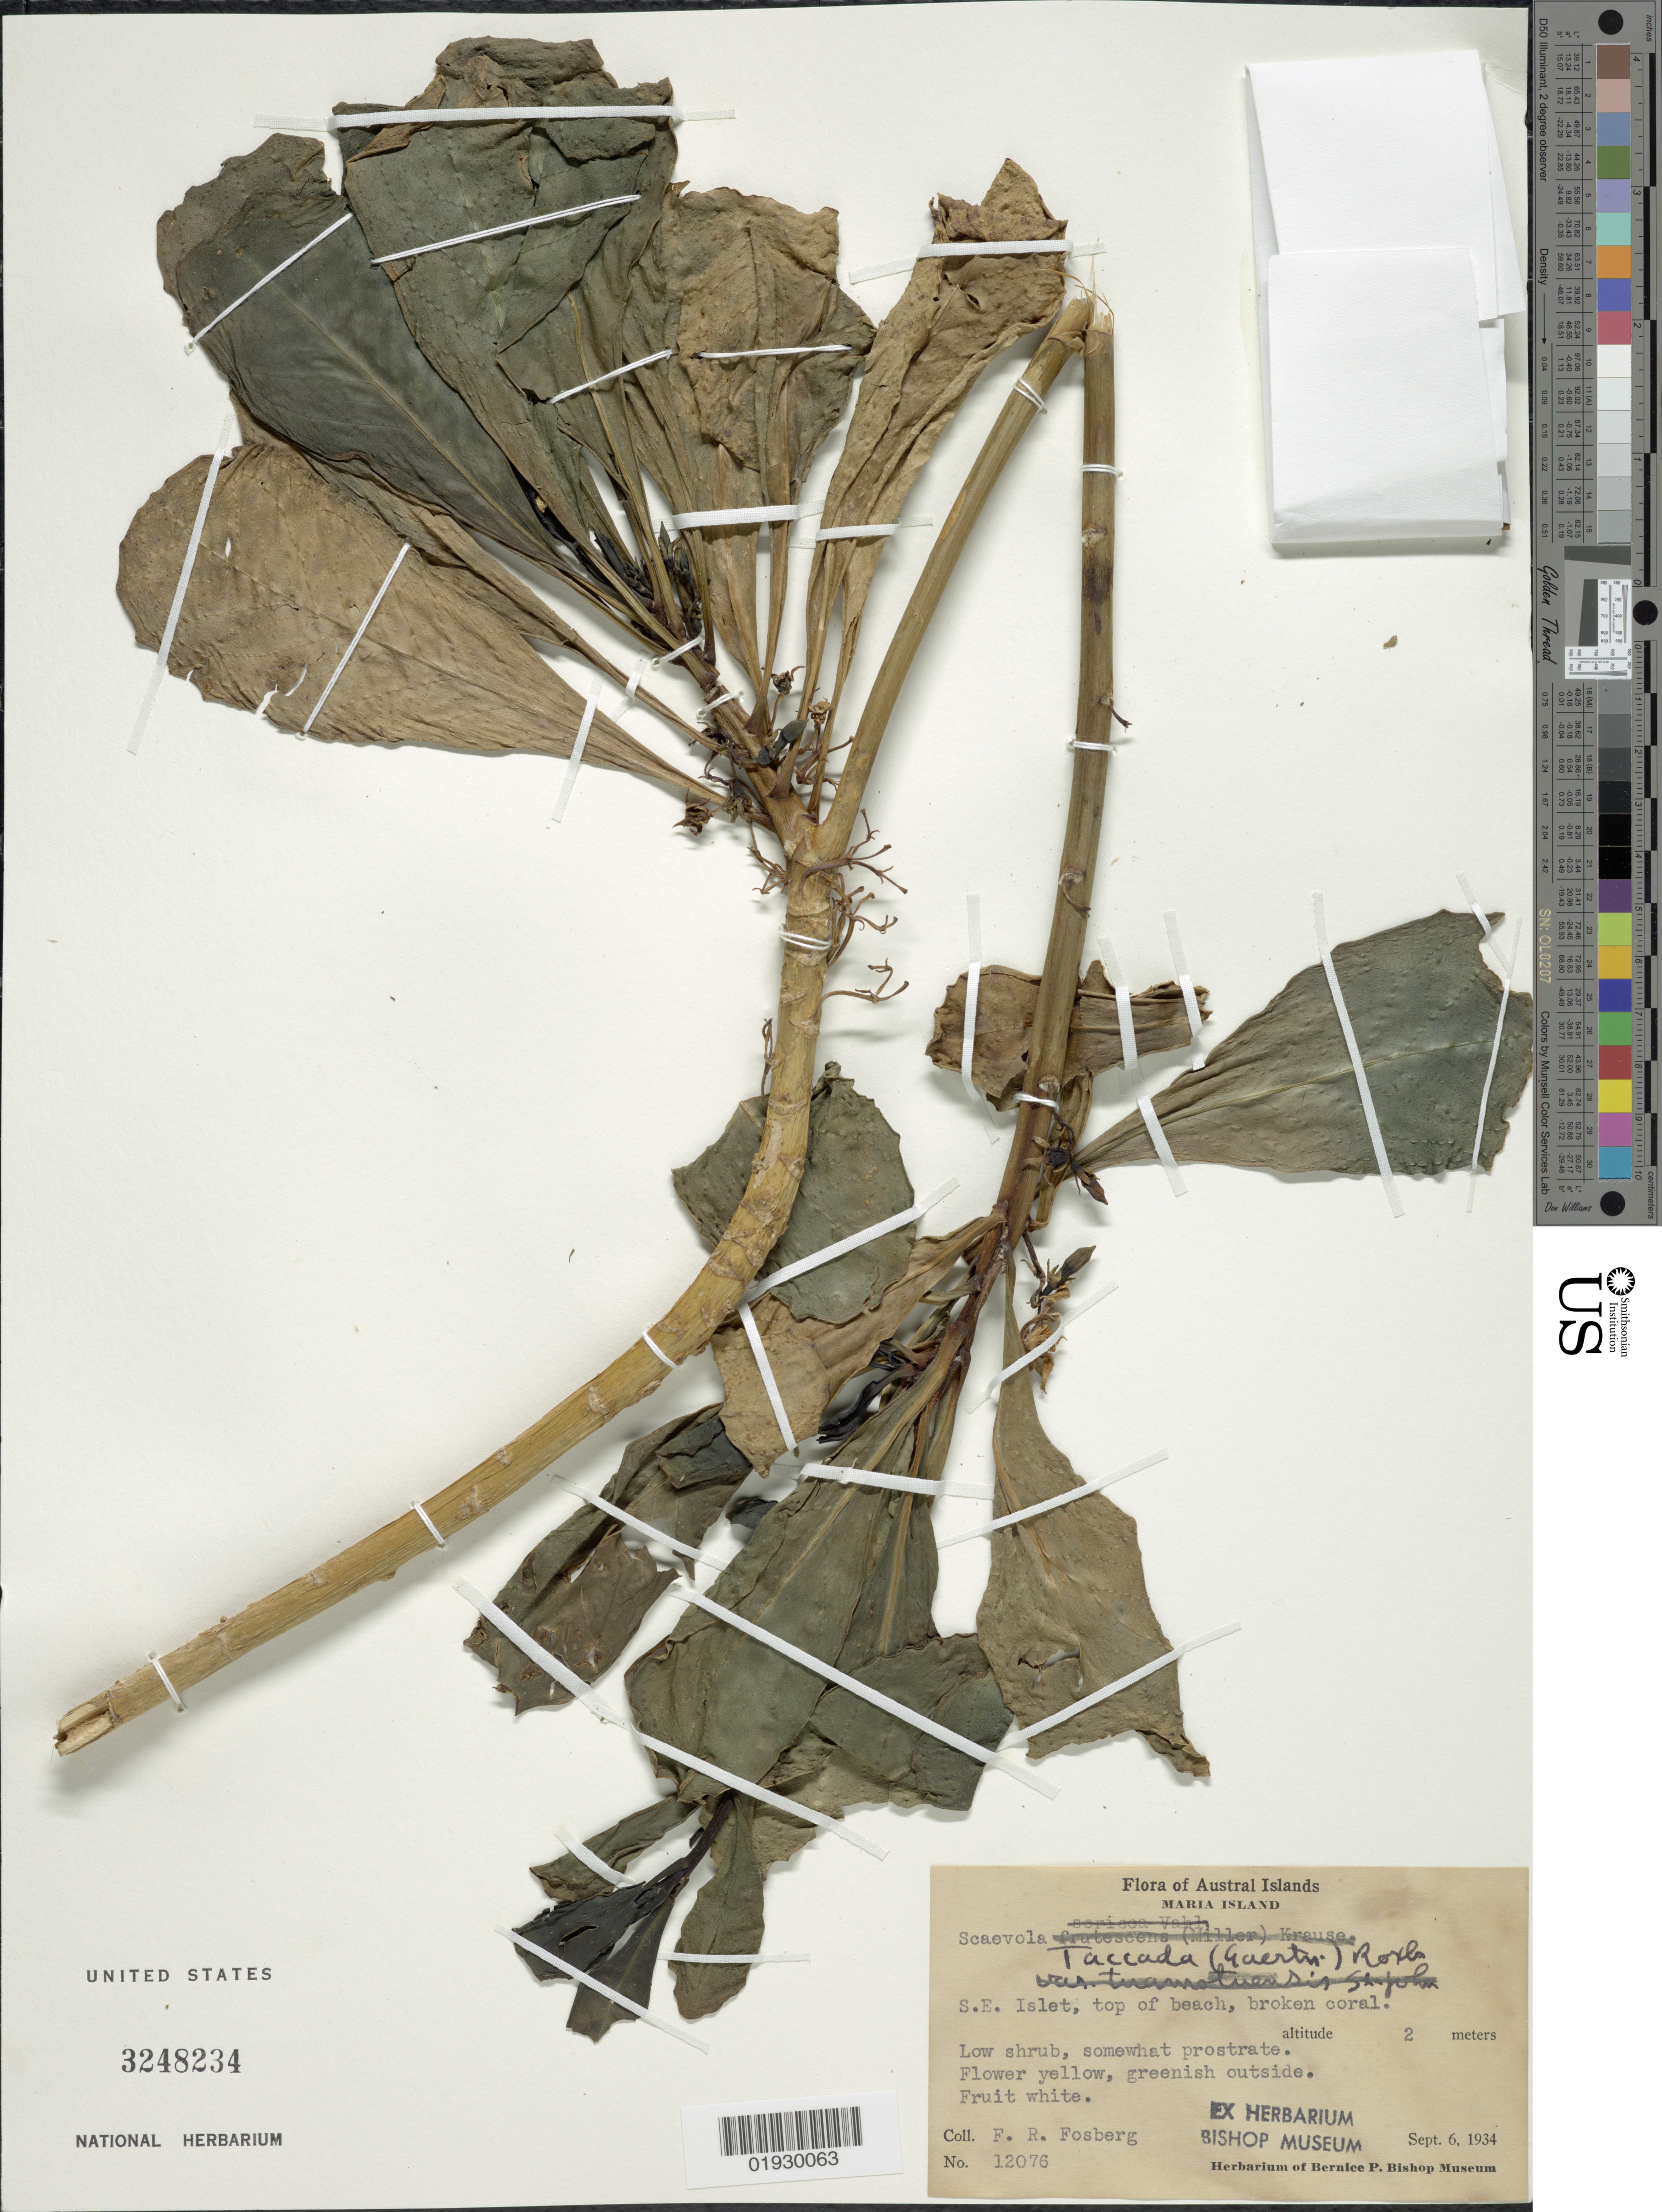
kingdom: Plantae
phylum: Tracheophyta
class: Magnoliopsida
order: Asterales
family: Goodeniaceae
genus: Scaevola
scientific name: Scaevola taccada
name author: (Gaertn.) Roxb.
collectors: F. R. Fosberg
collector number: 12076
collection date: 1934-09-06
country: French Polynesia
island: Maria Atoll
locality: Austral Islands, Maria Island, S.E. Islet.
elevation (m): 2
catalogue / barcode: US 3248234